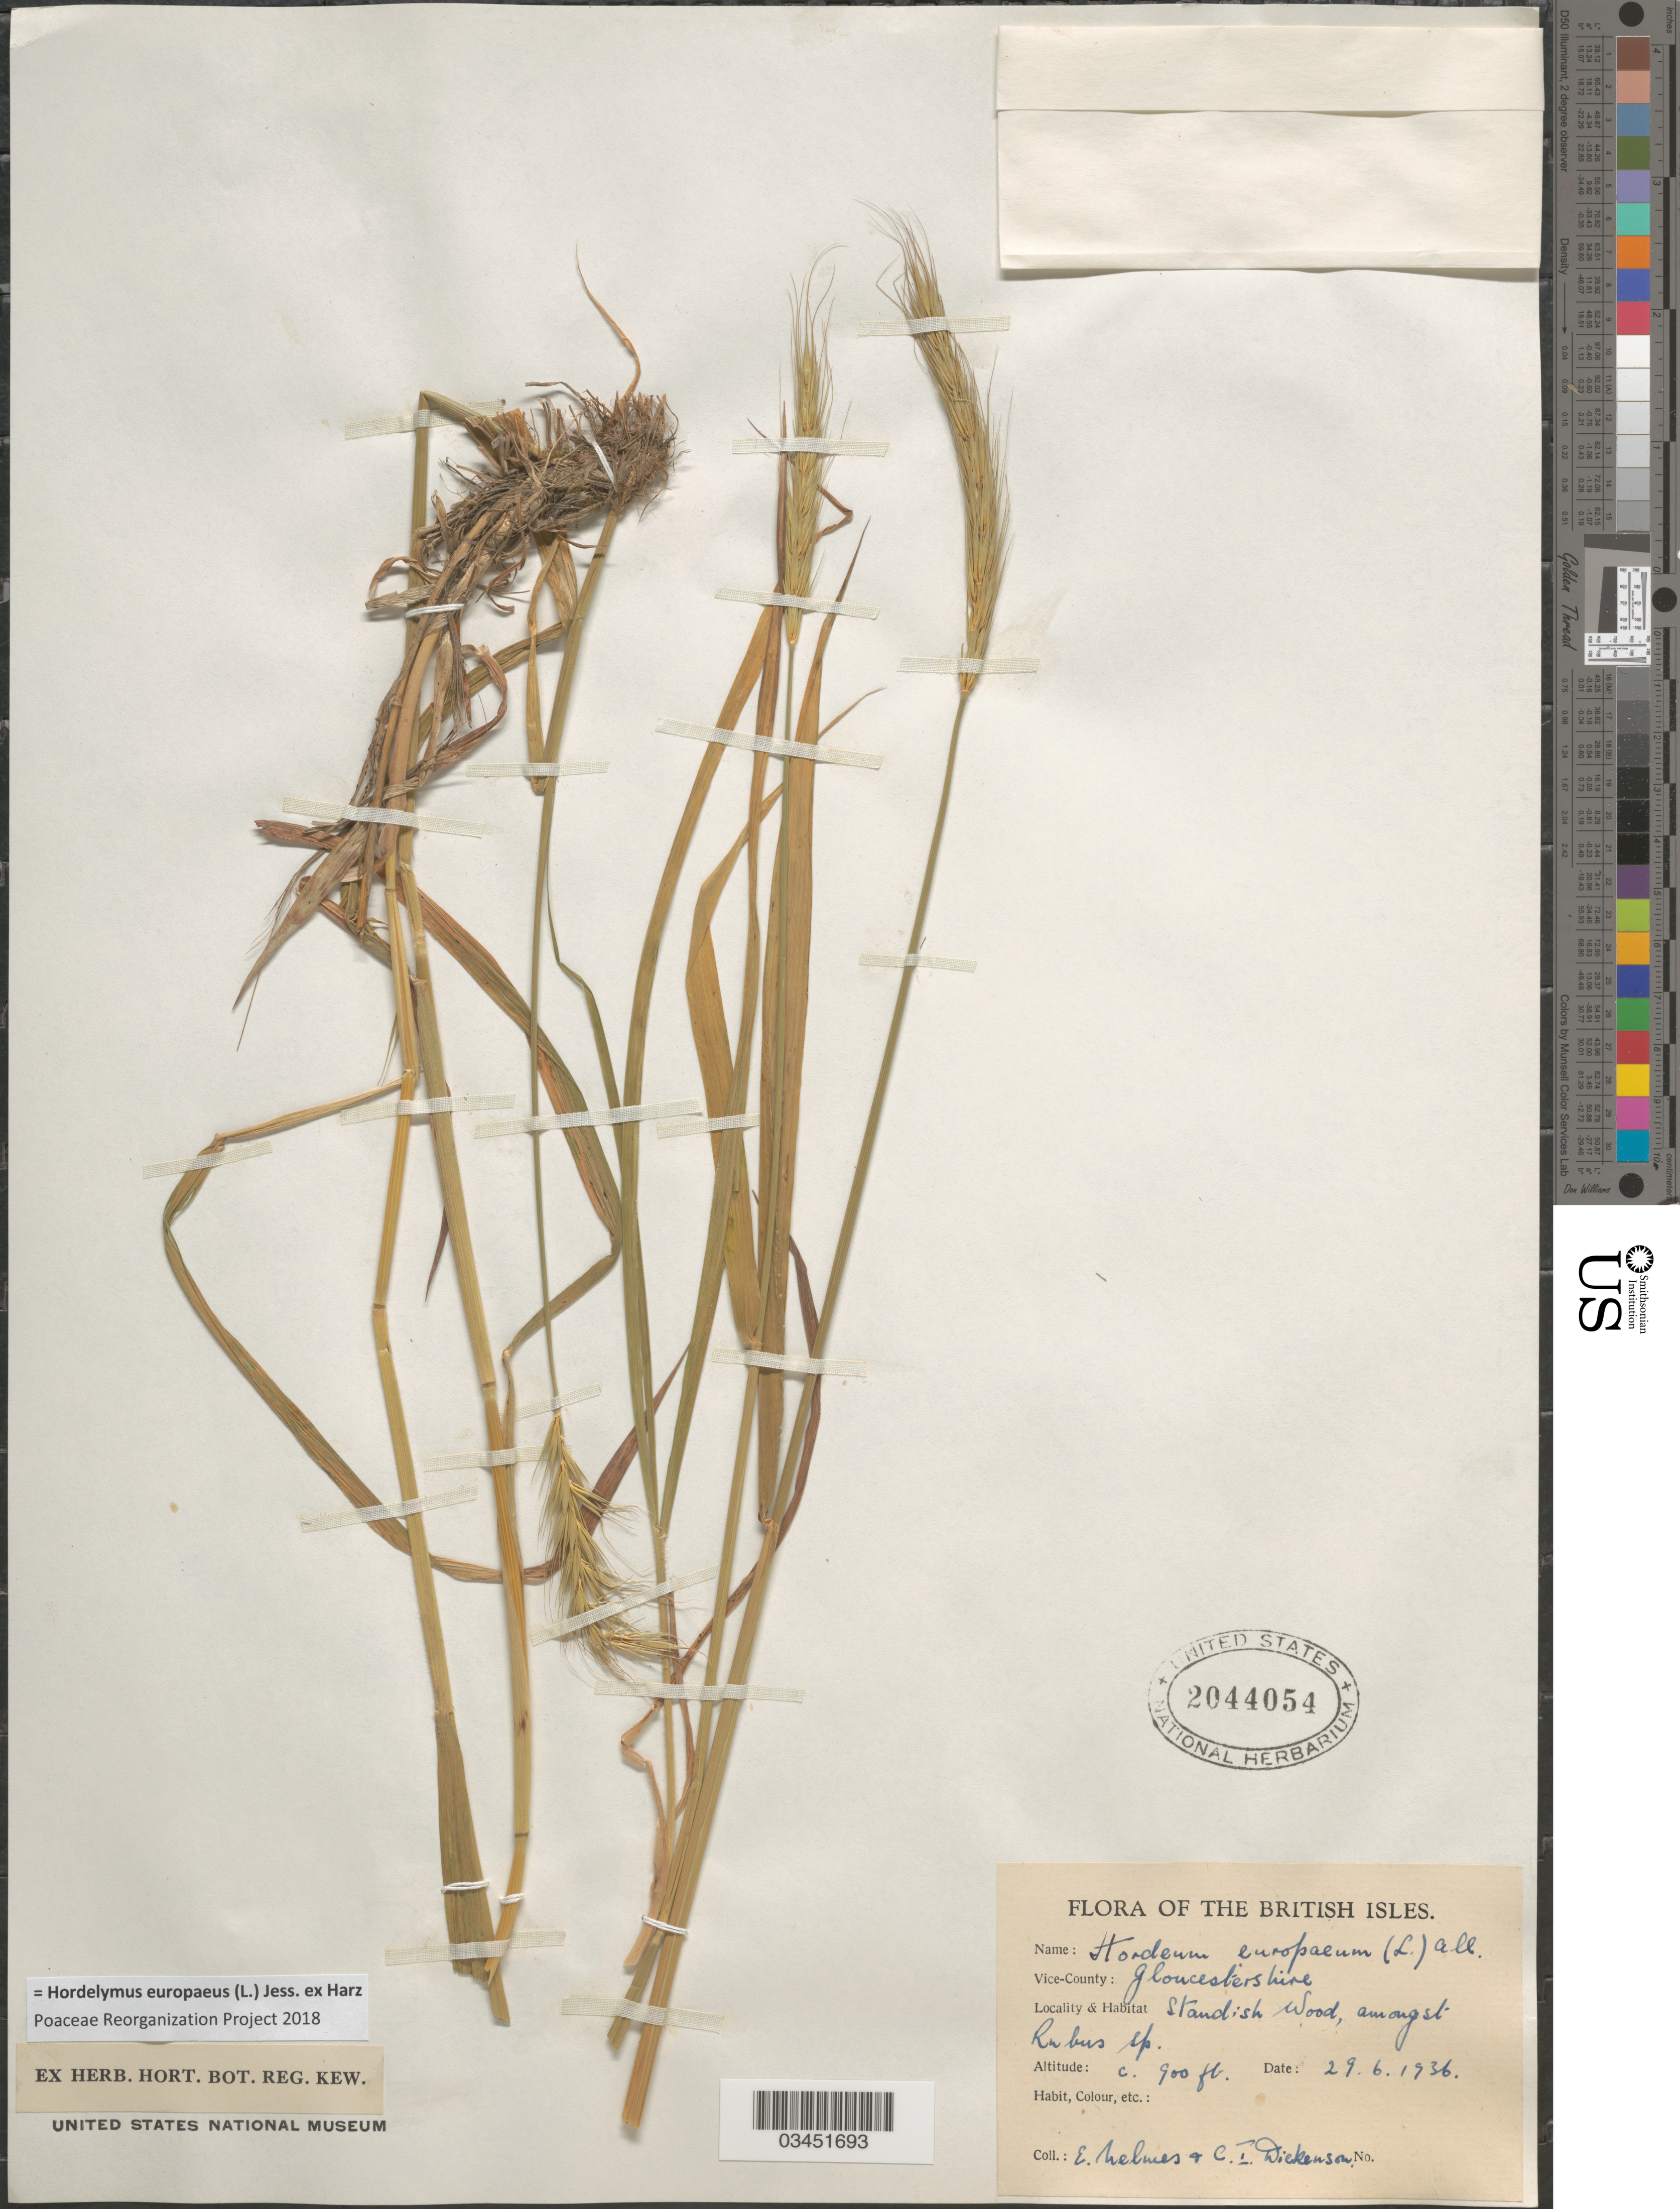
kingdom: Plantae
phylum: Tracheophyta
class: Liliopsida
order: Poales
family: Poaceae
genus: Hordelymus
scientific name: Hordelymus europaeus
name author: (L.) Jess. ex Harz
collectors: E. Nelmes & C. Dickenson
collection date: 1936-06-29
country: United Kingdom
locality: The British Isles. Vice-County: Gloucestershire. Standish Wood.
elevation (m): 274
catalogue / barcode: US 2044054